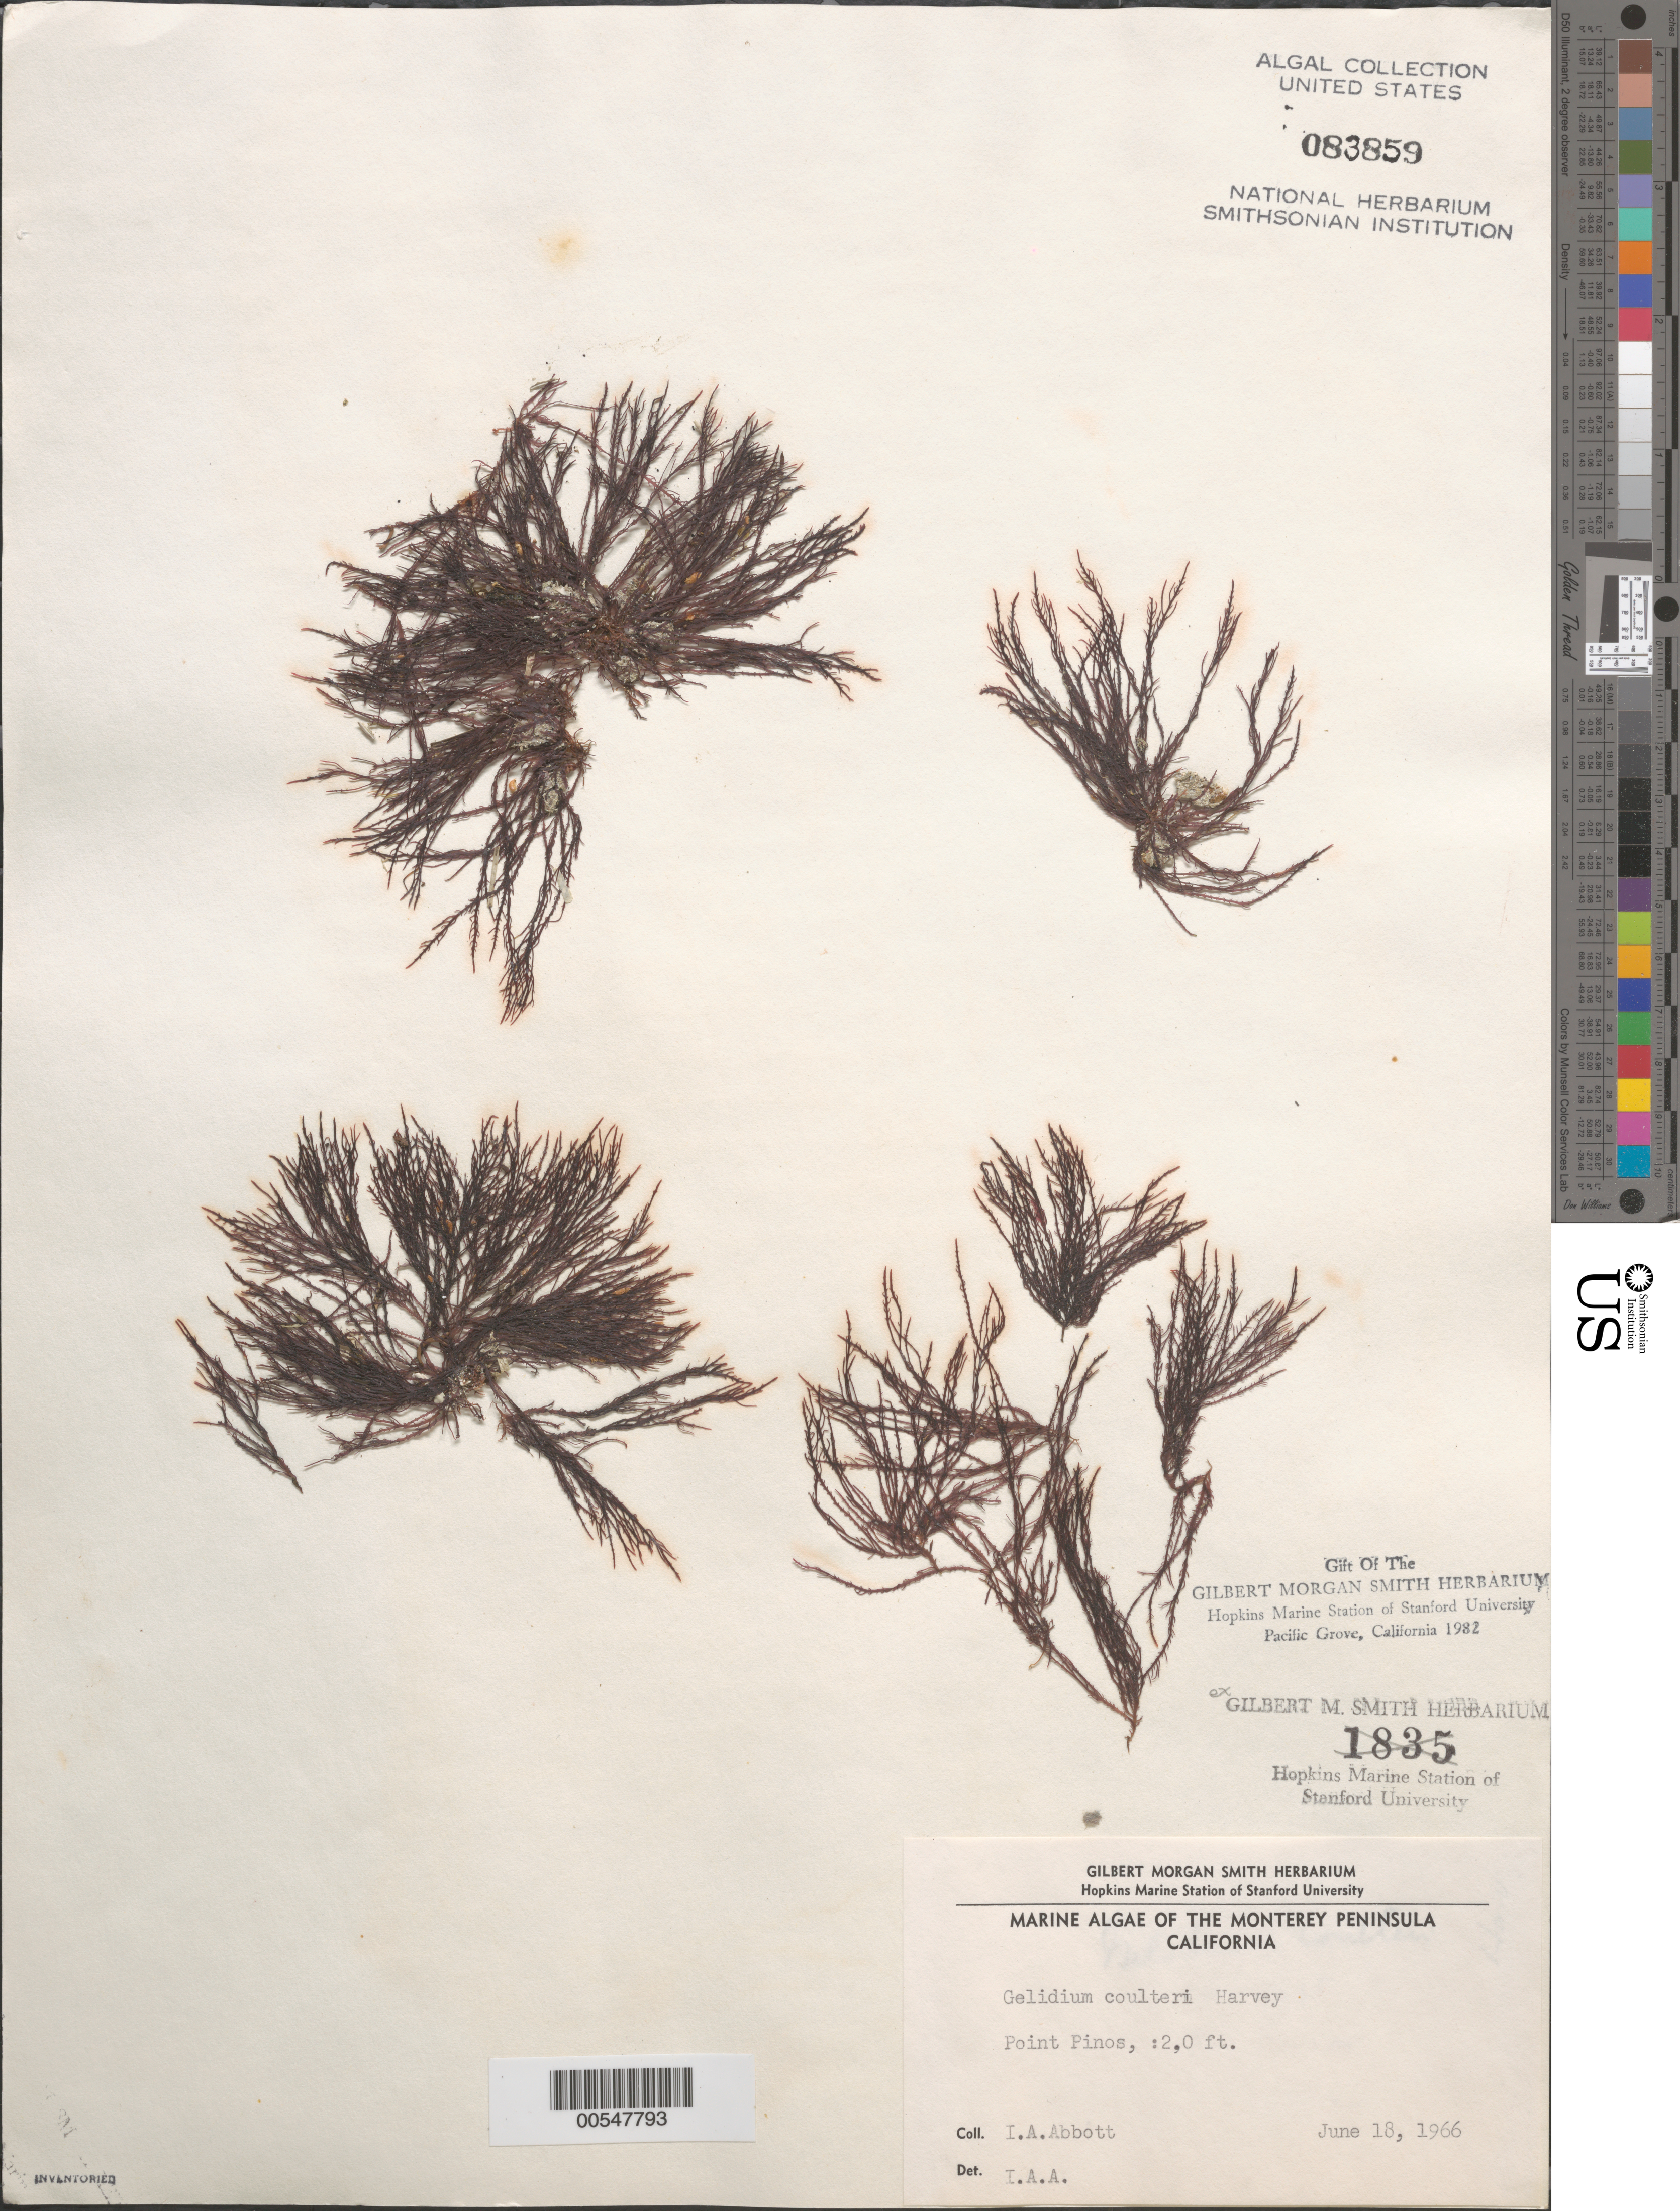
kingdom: Plantae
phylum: Rhodophyta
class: Florideophyceae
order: Gelidiales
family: Gelidiaceae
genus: Gelidium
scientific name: Gelidium coulteri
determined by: Abbott, Isabella A.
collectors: I. A. Abbott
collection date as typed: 18 Jun 1966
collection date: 1966-06-18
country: United States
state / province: California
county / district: Monterey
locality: Point Pinos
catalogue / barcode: US 83859